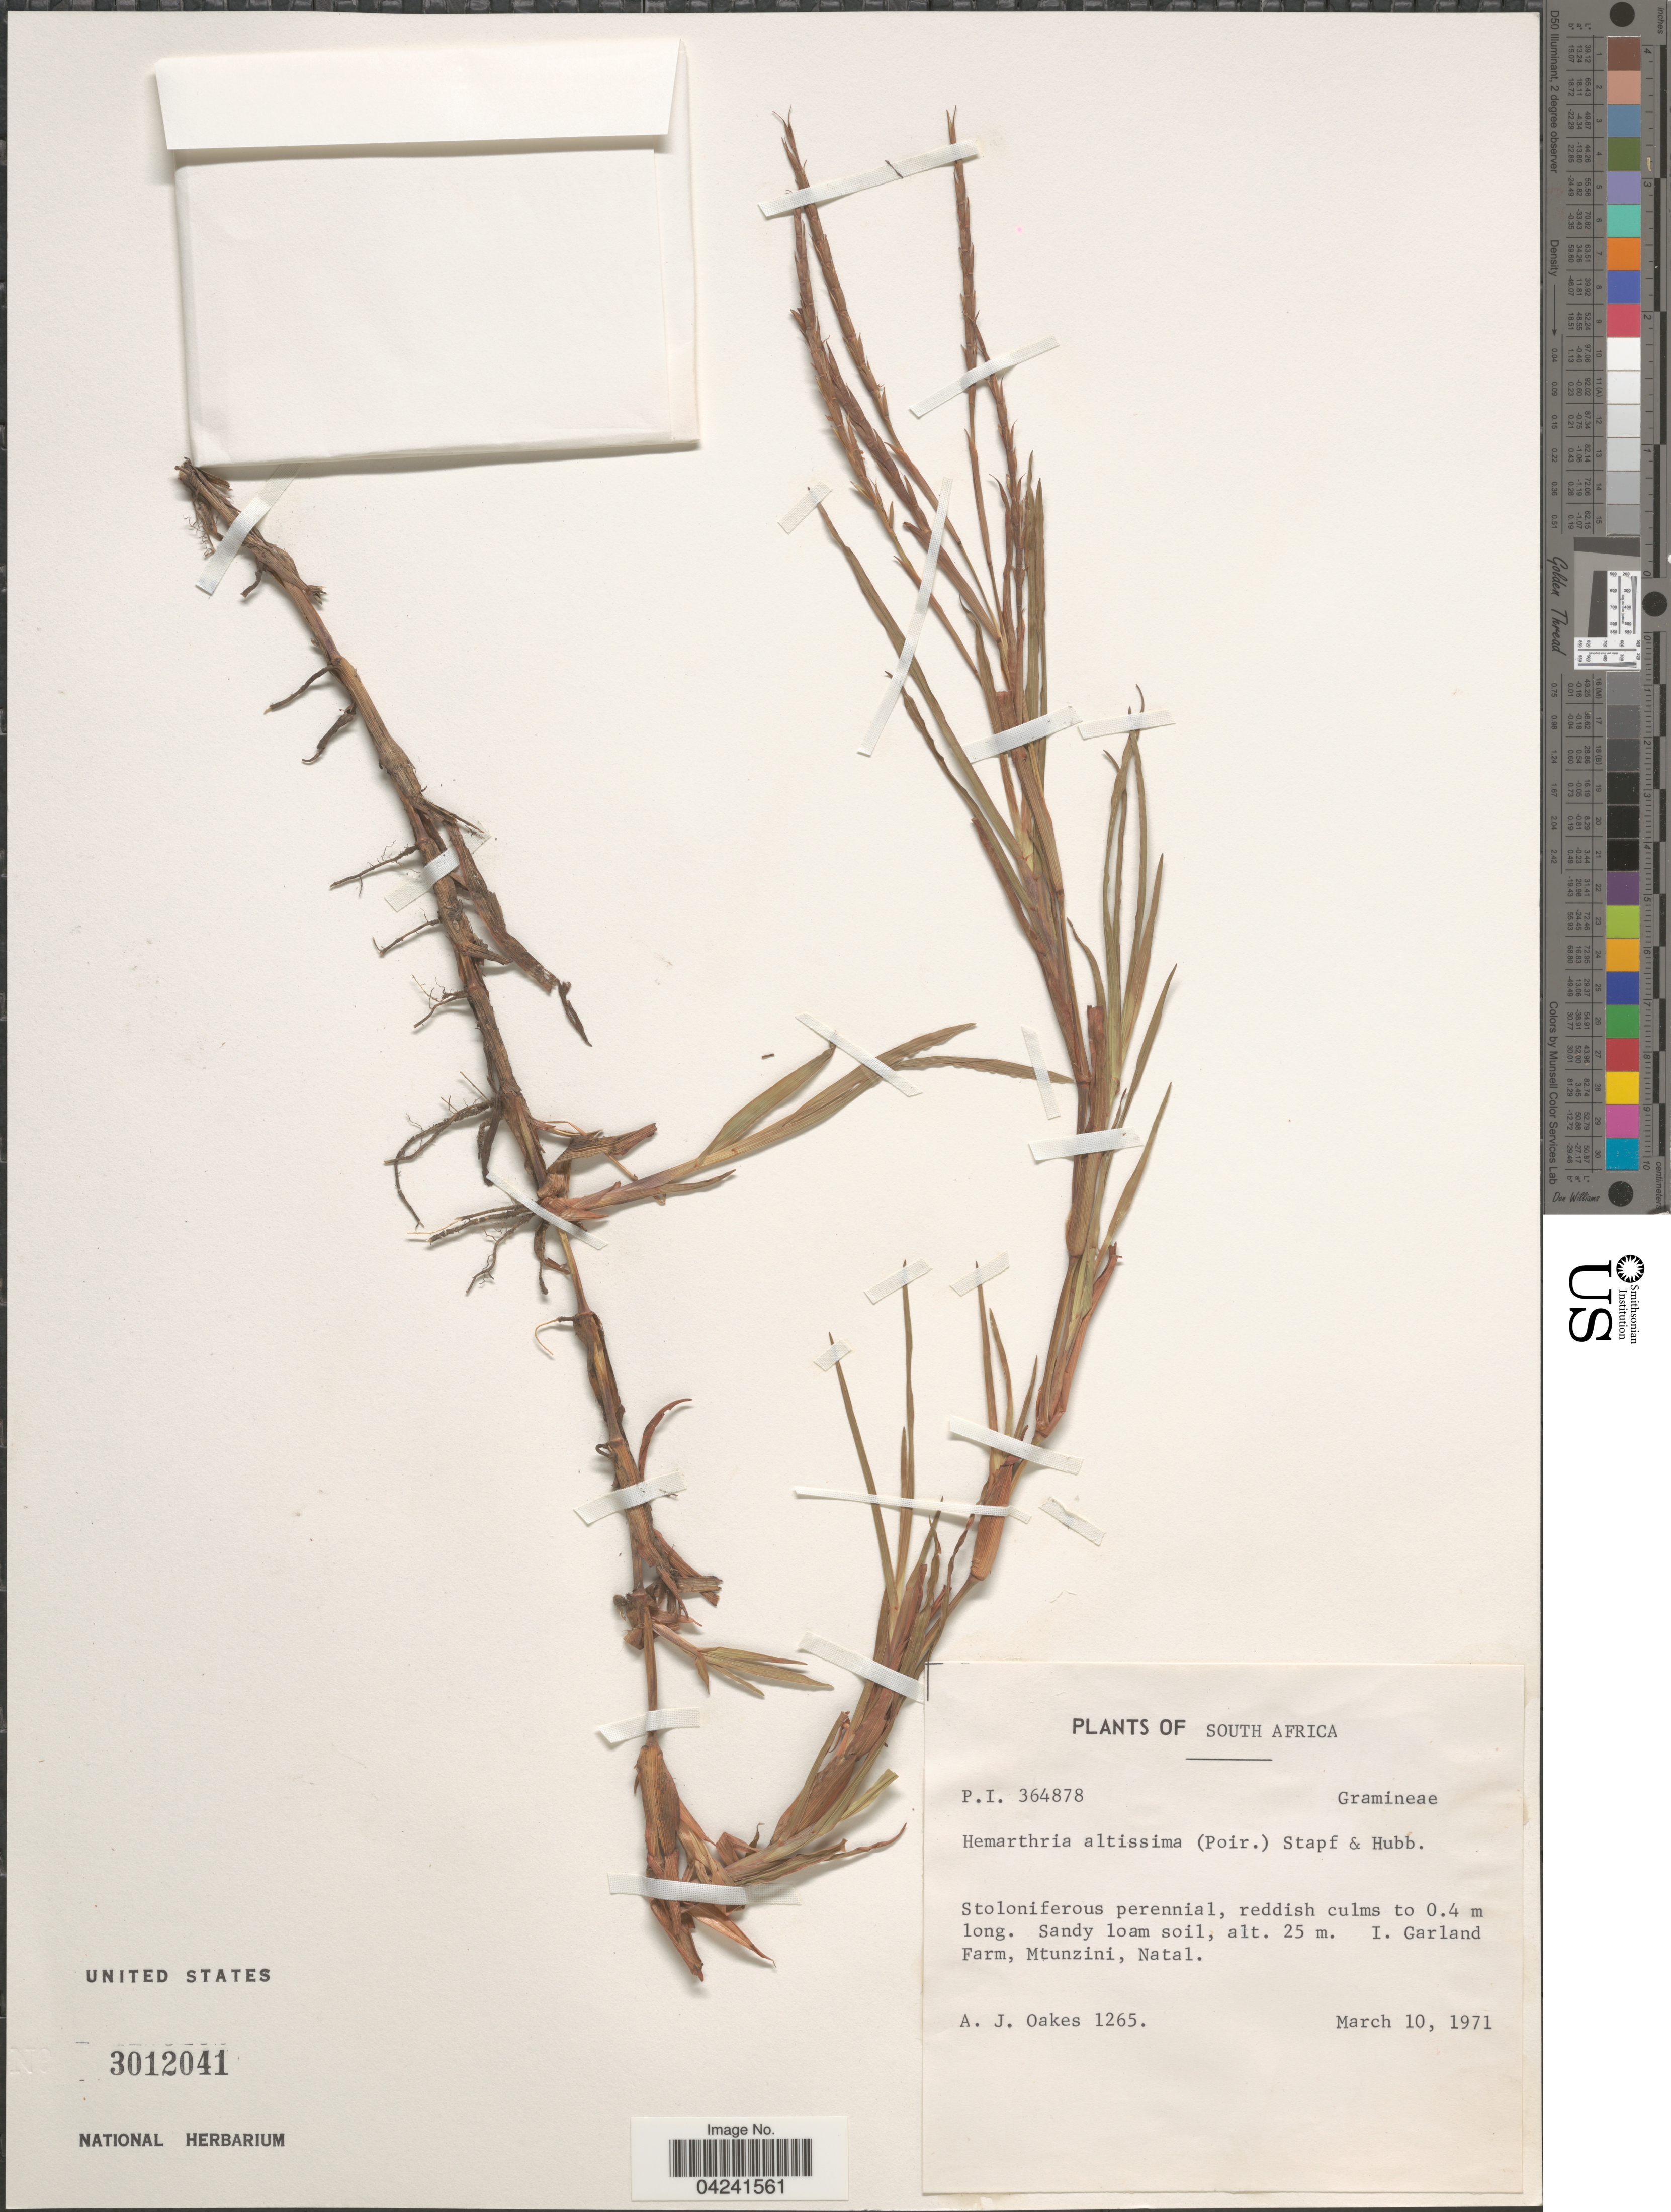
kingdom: Plantae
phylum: Tracheophyta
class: Liliopsida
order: Poales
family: Poaceae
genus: Hemarthria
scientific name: Hemarthria altissima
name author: (Poir.) Stapf & C. E. Hubb.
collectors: A. Oakes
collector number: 1265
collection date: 1971-03-10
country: South Africa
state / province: KwaZulu-Natal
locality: I. Garland Farm, Mtunzini, Natal.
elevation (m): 25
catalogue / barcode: US 3012041